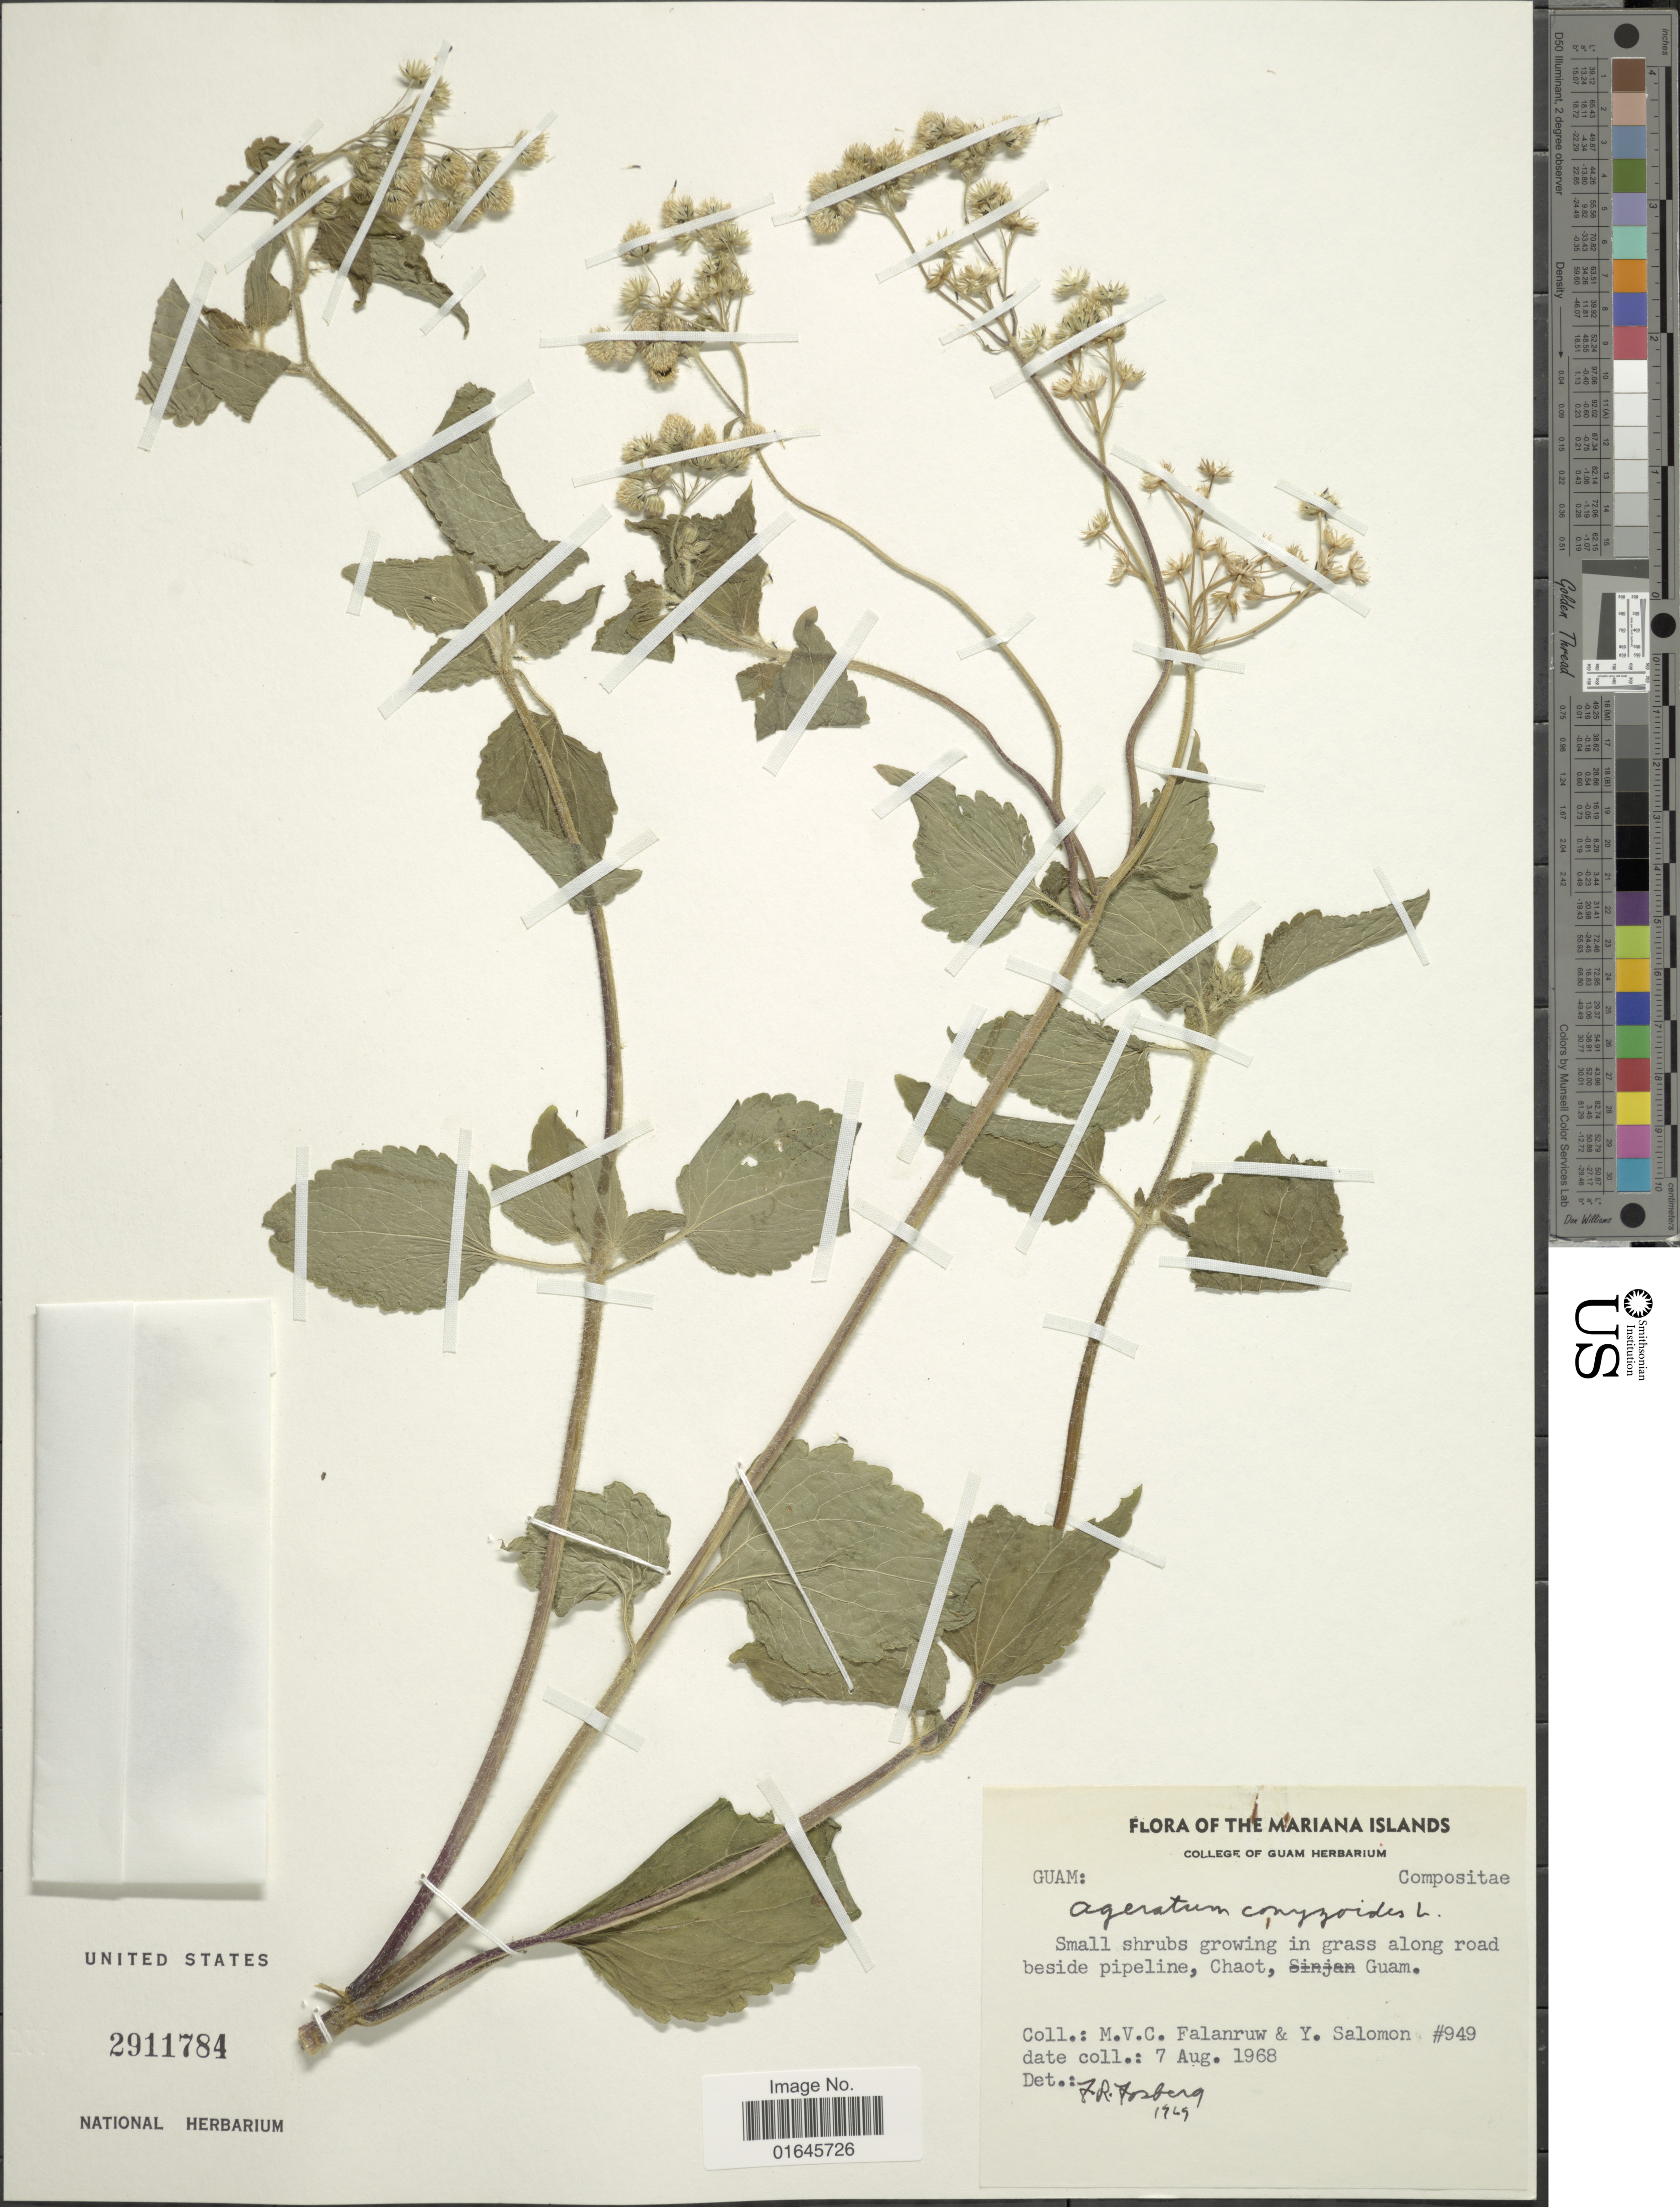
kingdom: Plantae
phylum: Tracheophyta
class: Magnoliopsida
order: Asterales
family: Asteraceae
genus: Ageratum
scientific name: Ageratum conyzoides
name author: L.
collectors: M. V. Falanruw & Y. Salomon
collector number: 949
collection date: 1968-08-07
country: Guam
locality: The Marianas Islands, Small shrubs growing in grass along road beside pipeline, Chaot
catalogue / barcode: US 2911784